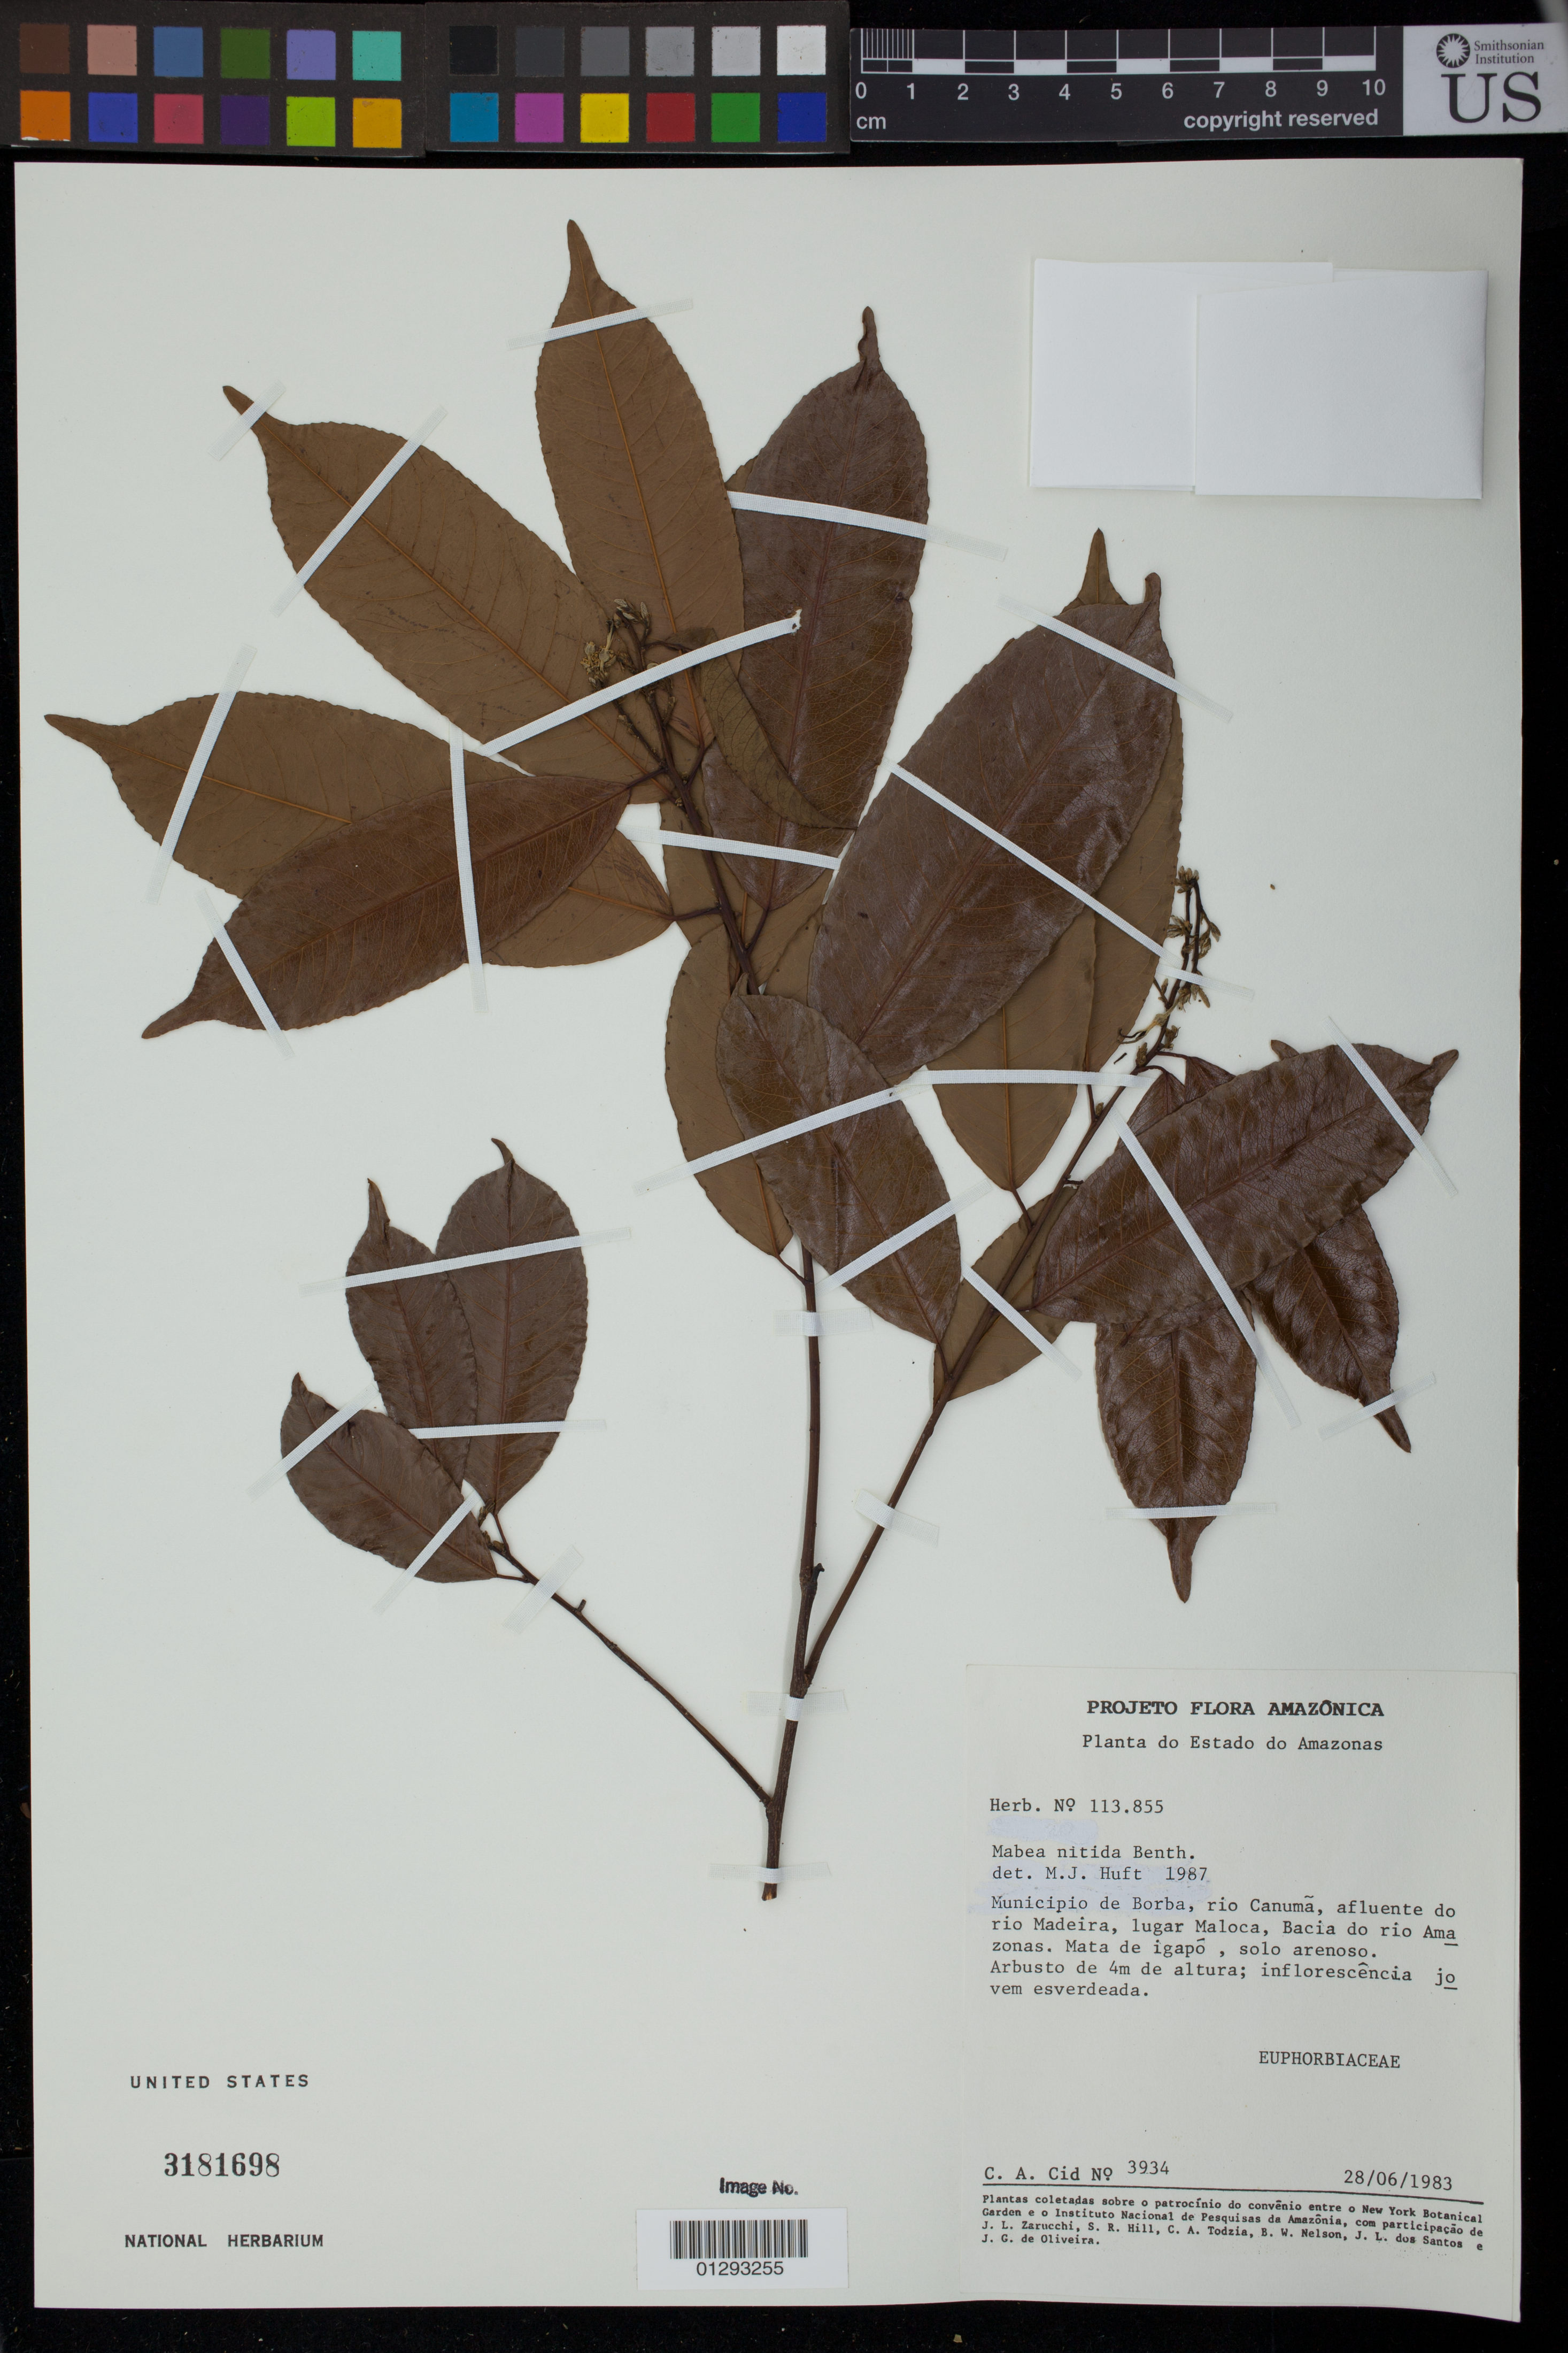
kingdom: Plantae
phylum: Tracheophyta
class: Magnoliopsida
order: Malpighiales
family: Euphorbiaceae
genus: Mabea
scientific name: Mabea nitida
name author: Spruce ex Benth.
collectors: C. A. Cid Ferreira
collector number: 3934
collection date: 1983-06-28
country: Brazil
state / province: Amazonas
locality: Municipio de Borba, rio Canuma, afluente do rio Madeira, lugar Maloca, Bacia do rio Amasonas.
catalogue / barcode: US 3181698